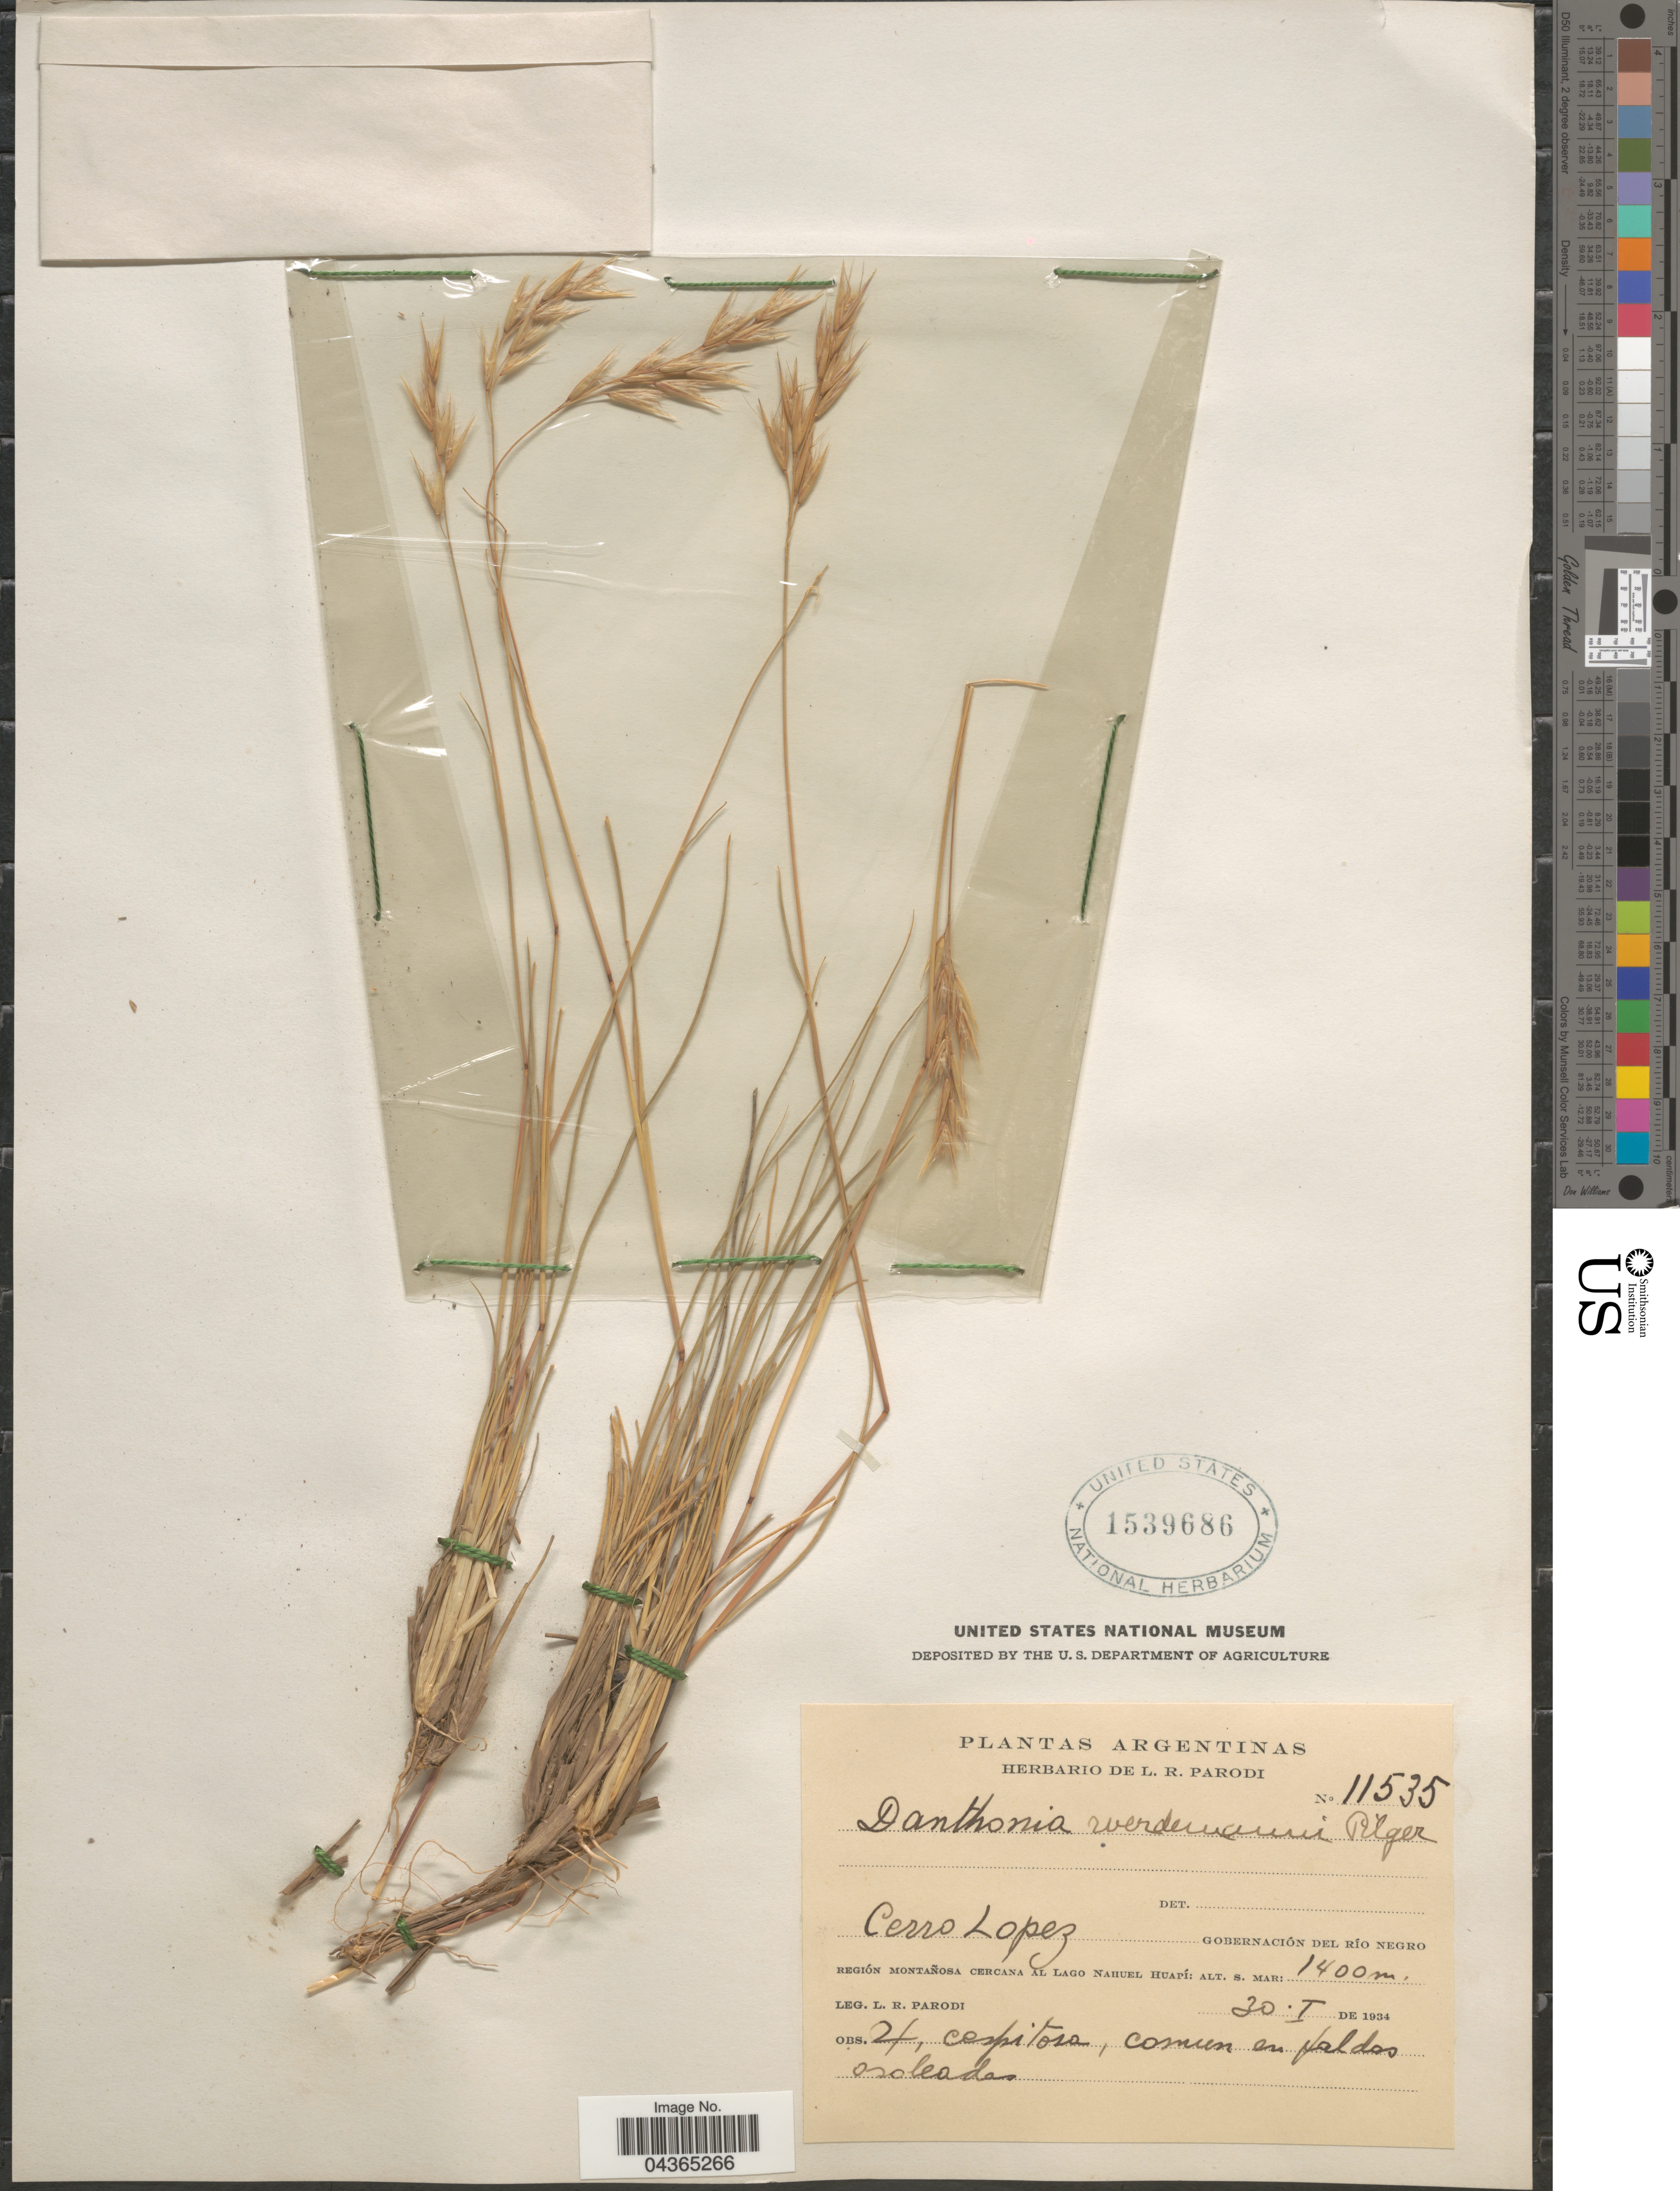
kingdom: Plantae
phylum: Tracheophyta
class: Liliopsida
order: Poales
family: Poaceae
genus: Rytidosperma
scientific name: Rytidosperma virescens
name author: (É. Desv.) Nicora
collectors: L. R. Parodi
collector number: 11535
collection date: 1934-01-30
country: Argentina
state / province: Rio Negro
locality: Cerro Lopez. Gobernacíon del Río Negro. Región Montañosa cercana al Lago Nahuel Huapí.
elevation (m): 1400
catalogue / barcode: US 1539686